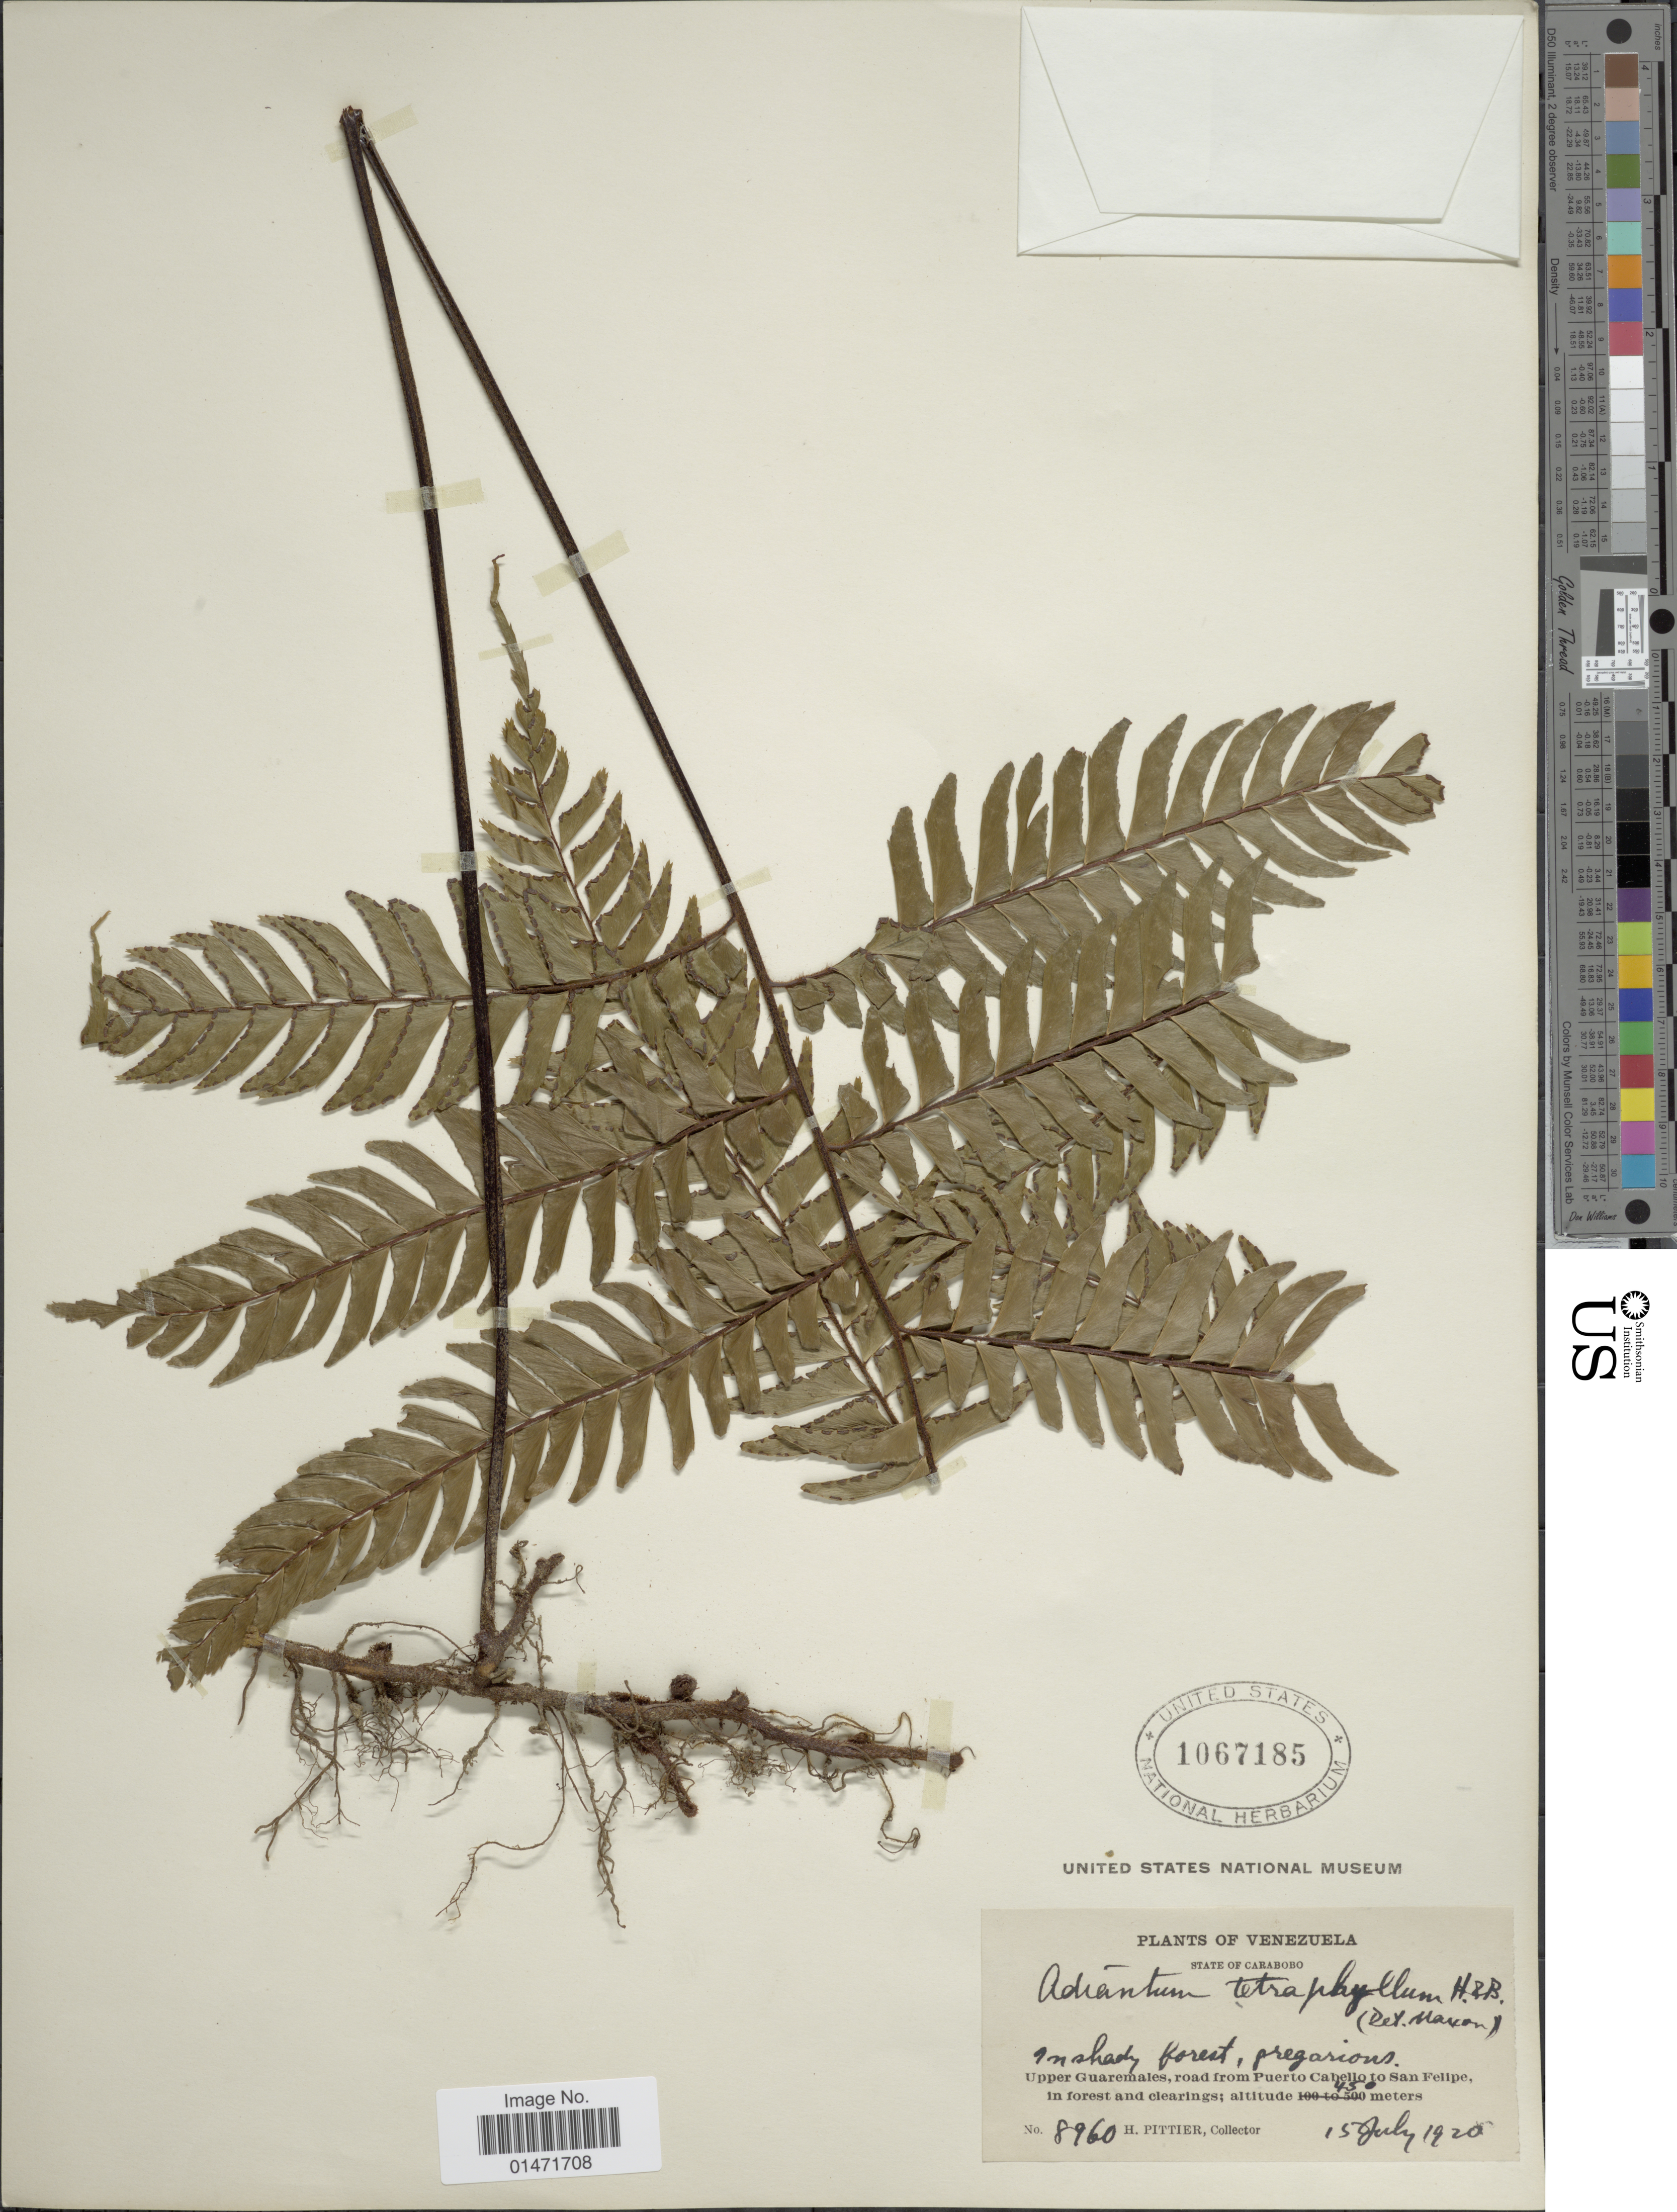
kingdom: Plantae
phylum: Tracheophyta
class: Polypodiopsida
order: Polypodiales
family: Pteridaceae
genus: Adiantum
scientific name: Adiantum tetraphyllum x A. villosum L.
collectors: H. F. Pittier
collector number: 8960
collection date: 1920-07-15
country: Venezuela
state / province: Carabobo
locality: Upper Guaremales, road from Puerto Cabello to San Felipe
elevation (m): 450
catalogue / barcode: US 1067185